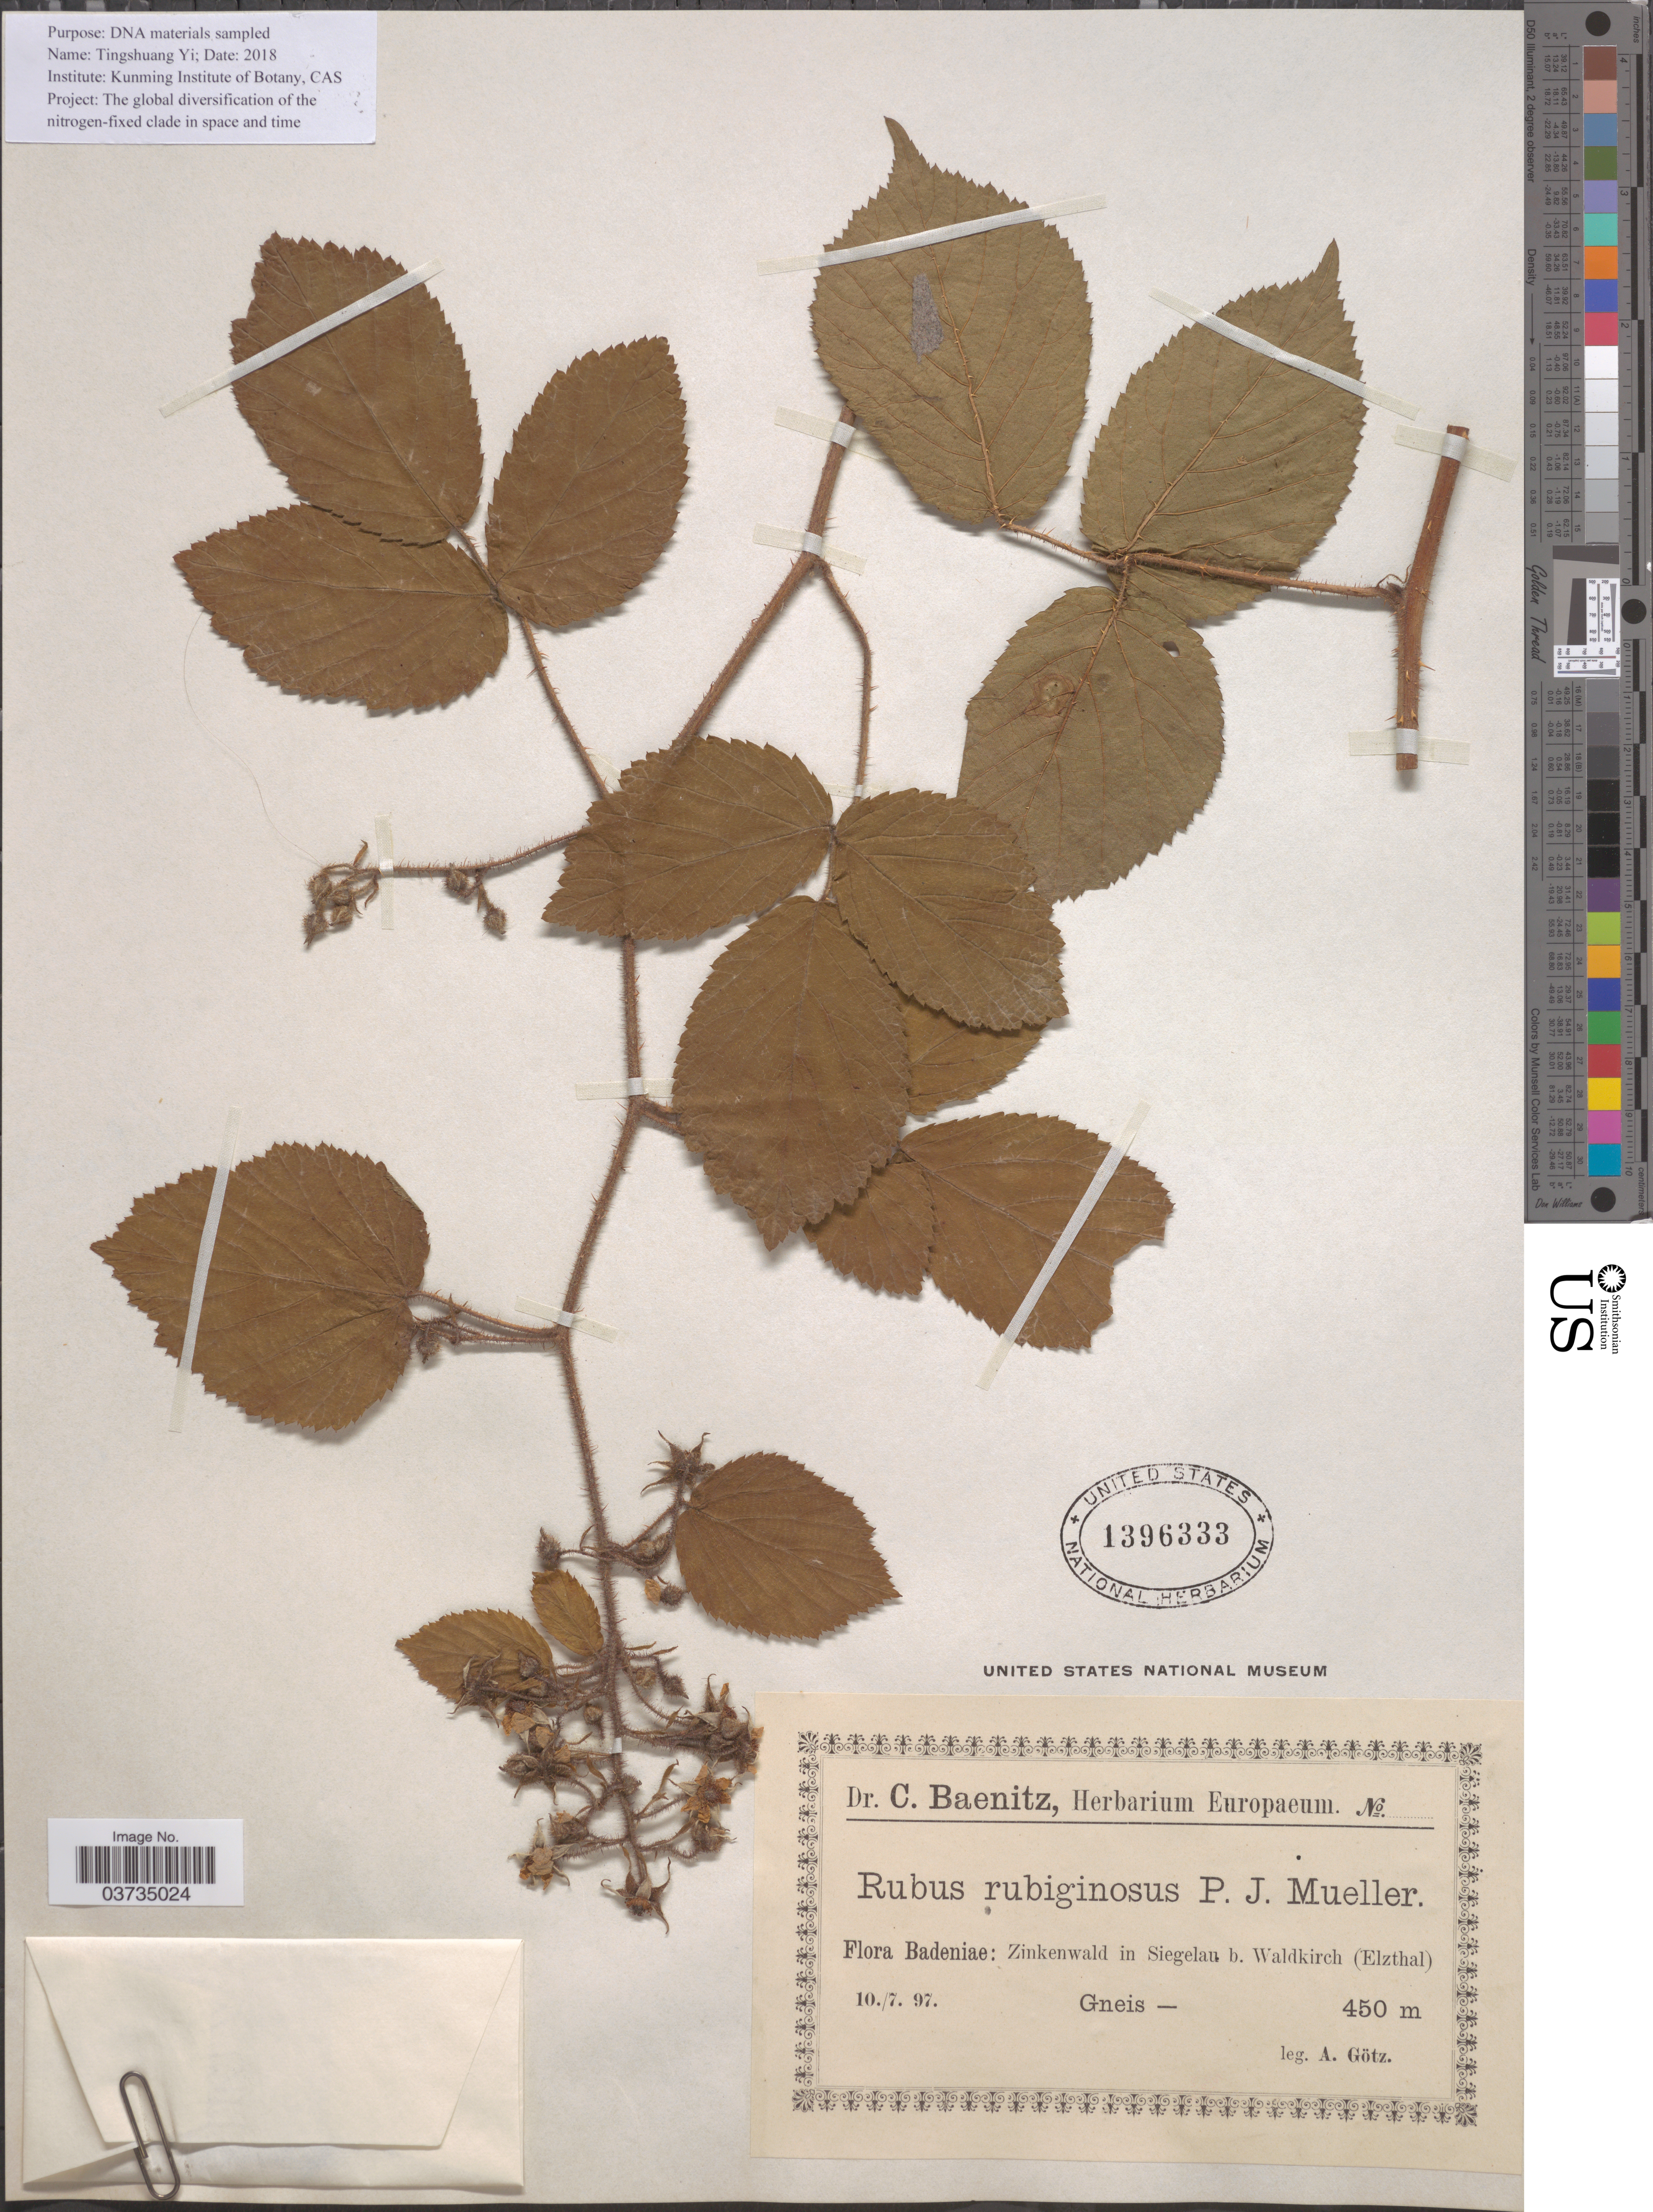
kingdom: Plantae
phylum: Tracheophyta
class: Magnoliopsida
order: Rosales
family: Rosaceae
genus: Rubus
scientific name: Rubus rubiginosus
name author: P.J. Müll.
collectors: A. Götz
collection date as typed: Transcribed d/m/y: 10/7/97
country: Germany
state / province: Baden-Württemberg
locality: Badeniae: Zinkenwald in Siegelau b. Waldkirch (Elzthal).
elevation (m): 450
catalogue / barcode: US 1396333